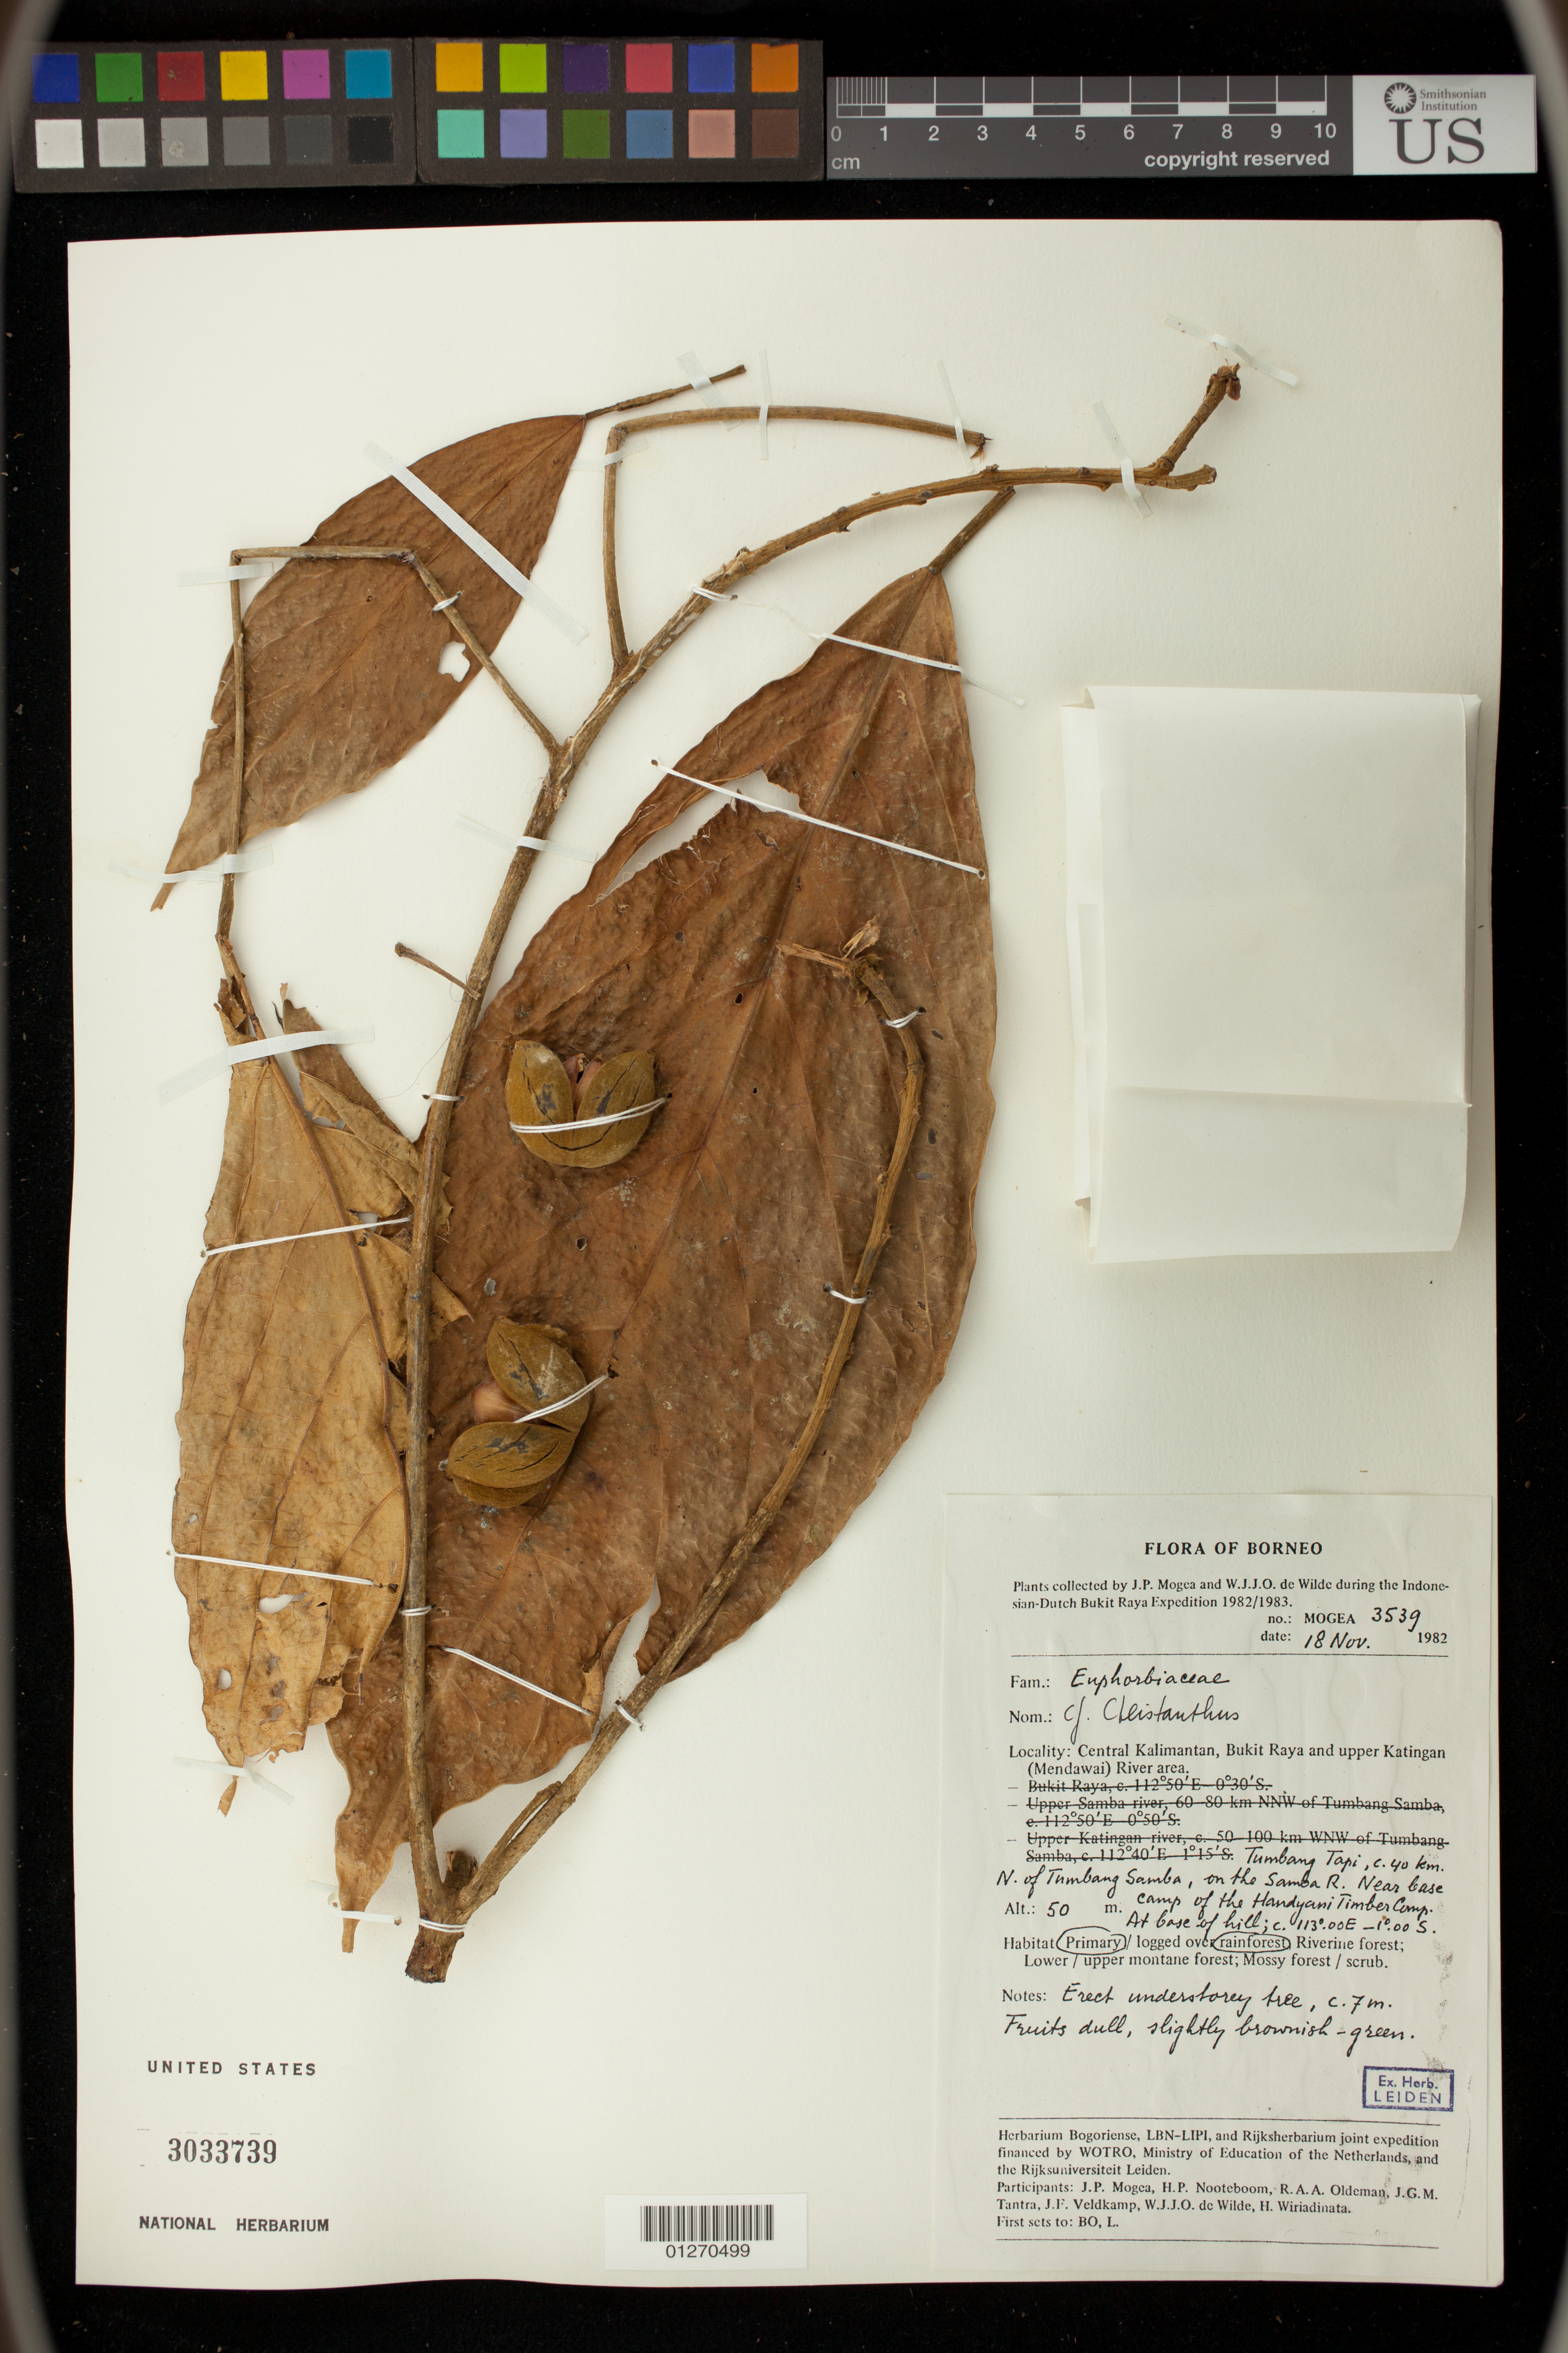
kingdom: Plantae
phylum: Tracheophyta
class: Magnoliopsida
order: Malpighiales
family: Phyllanthaceae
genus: Cleistanthus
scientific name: Cleistanthus sp.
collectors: J. Mogea & W. J. de Wilde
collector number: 3539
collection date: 1982-11-18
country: Indonesia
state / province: Kalimantan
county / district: Kalimantan Tengah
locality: Bukit Raya and upper Katingan (Mendawai) River area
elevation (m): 50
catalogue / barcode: US 3033739